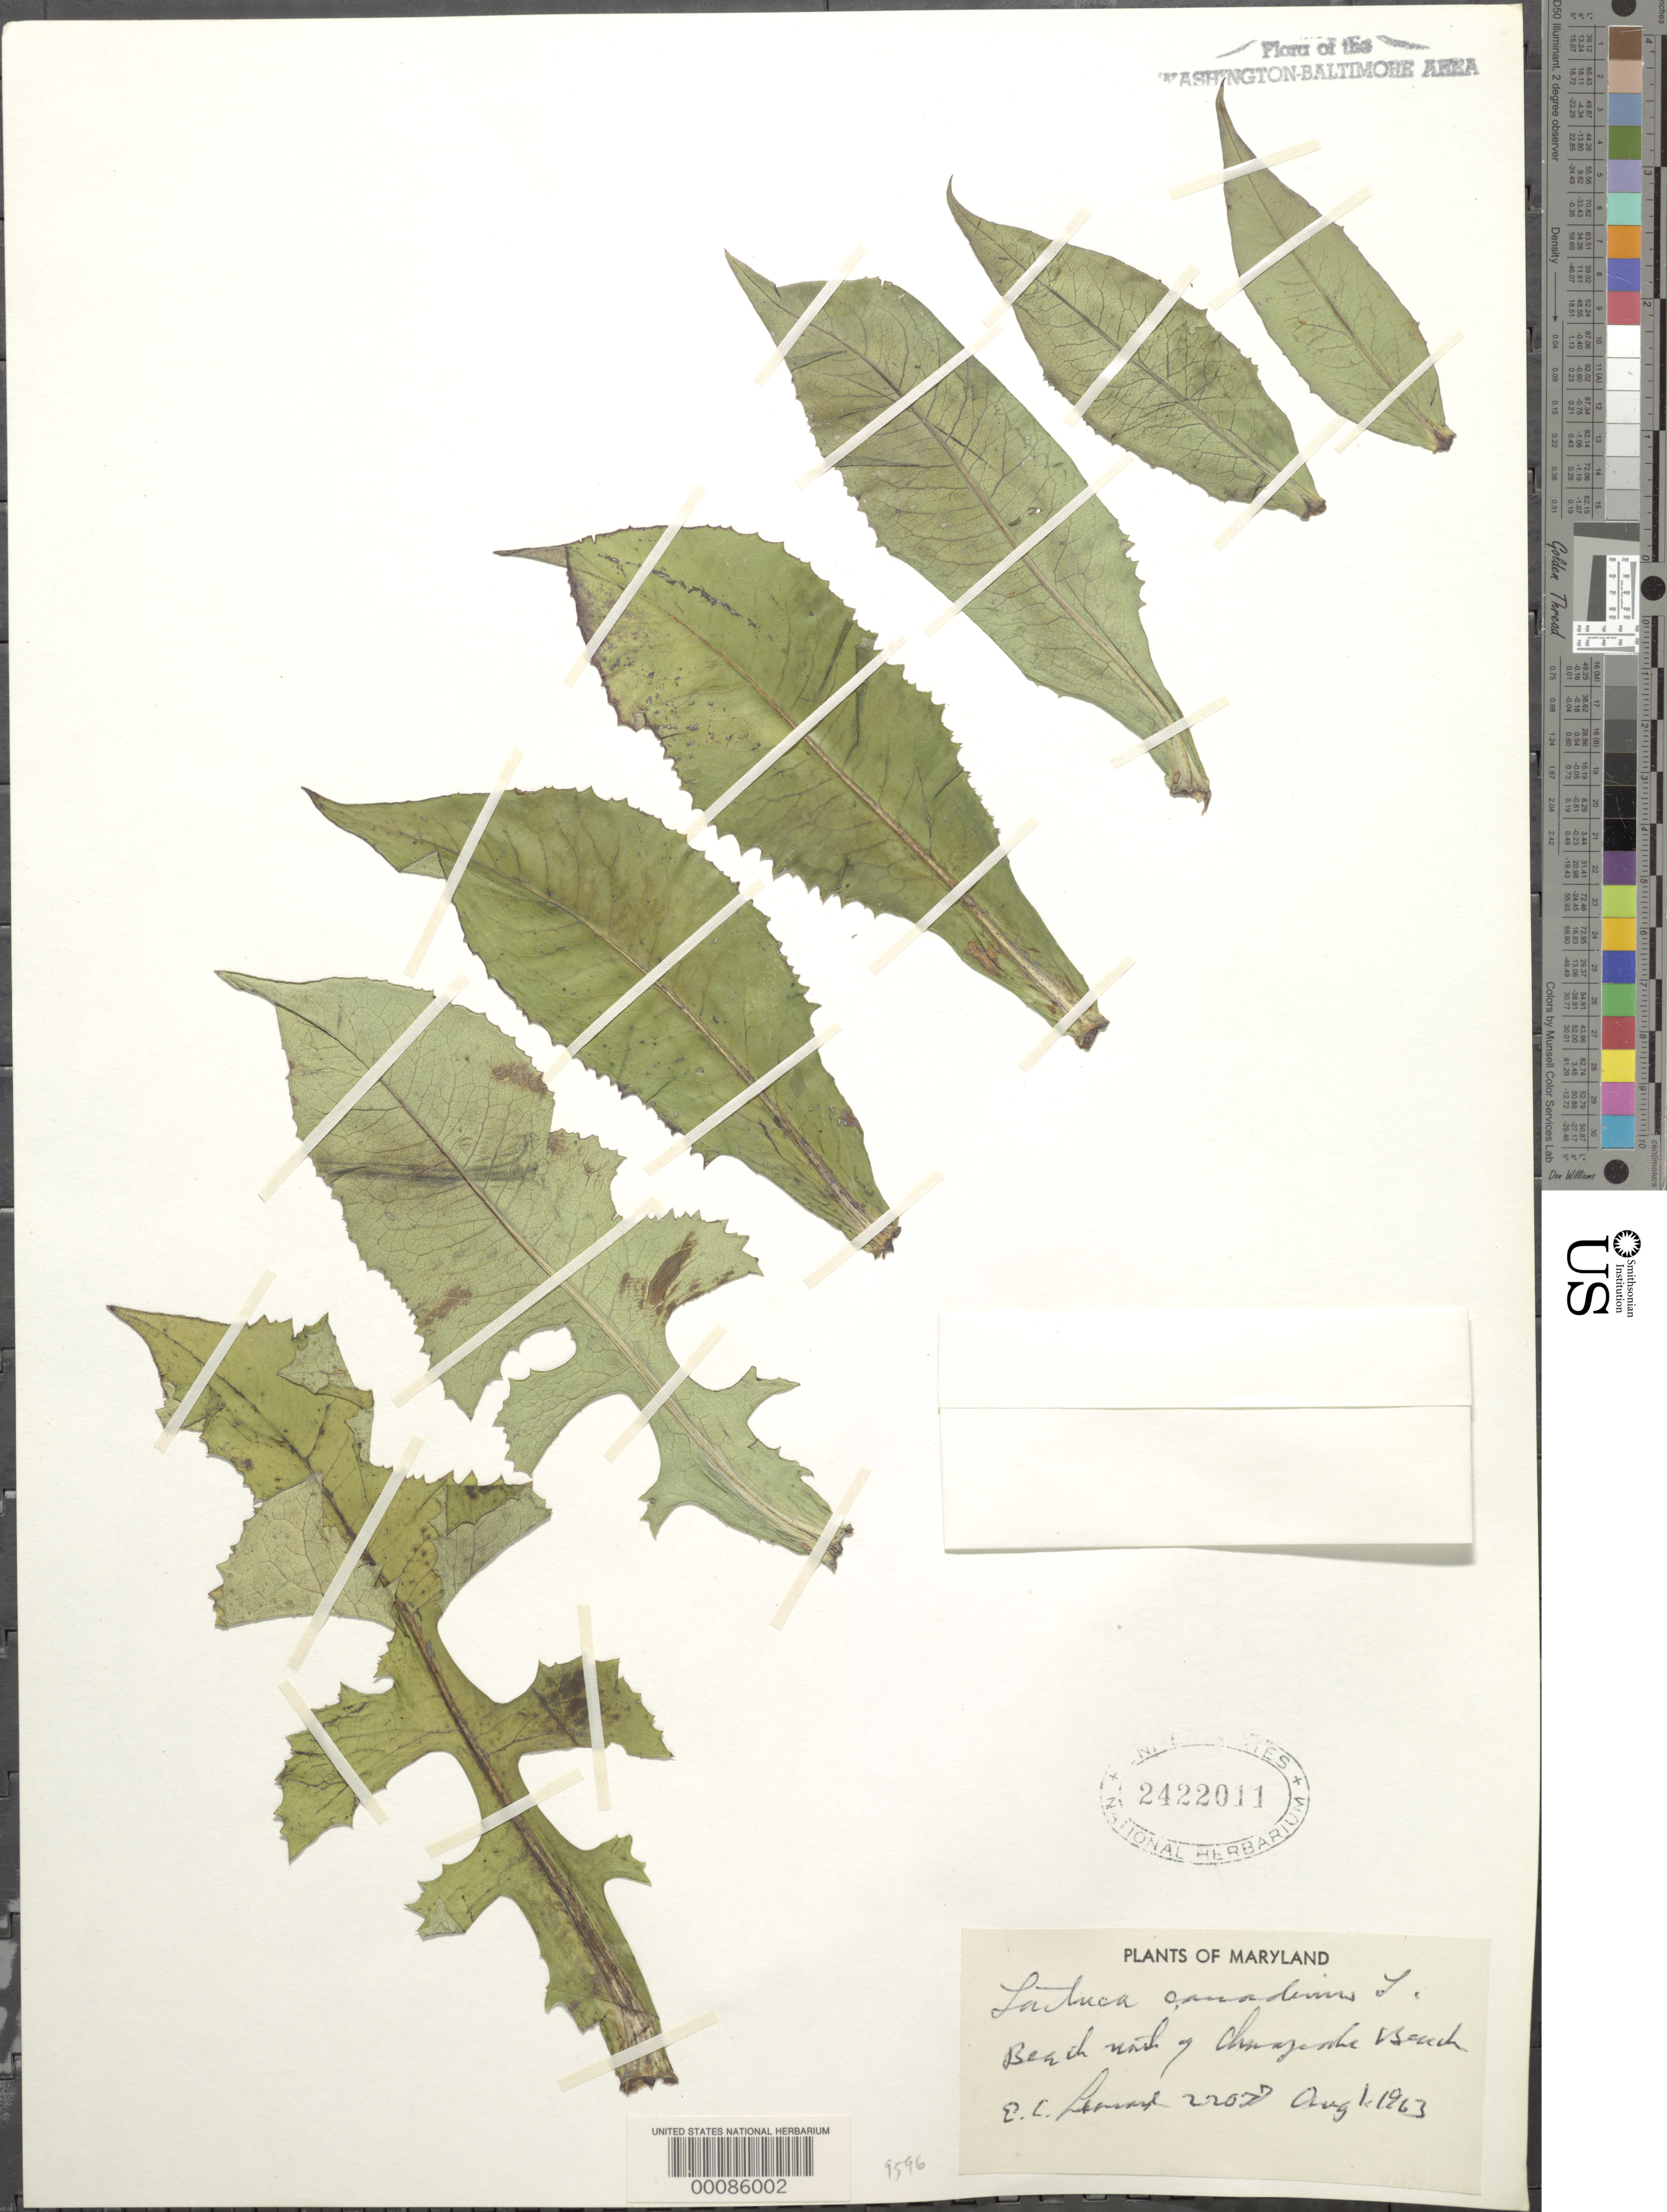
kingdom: Plantae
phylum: Tracheophyta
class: Magnoliopsida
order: Asterales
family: Asteraceae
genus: Lactuca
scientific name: Lactuca canadensis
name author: L.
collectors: E. C. Leonard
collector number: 22077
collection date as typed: -1 Aug 1963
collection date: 1963-08-01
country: United States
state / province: Maryland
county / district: Calvert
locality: North of Chesapeake Beach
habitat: Beach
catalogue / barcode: US 2422011